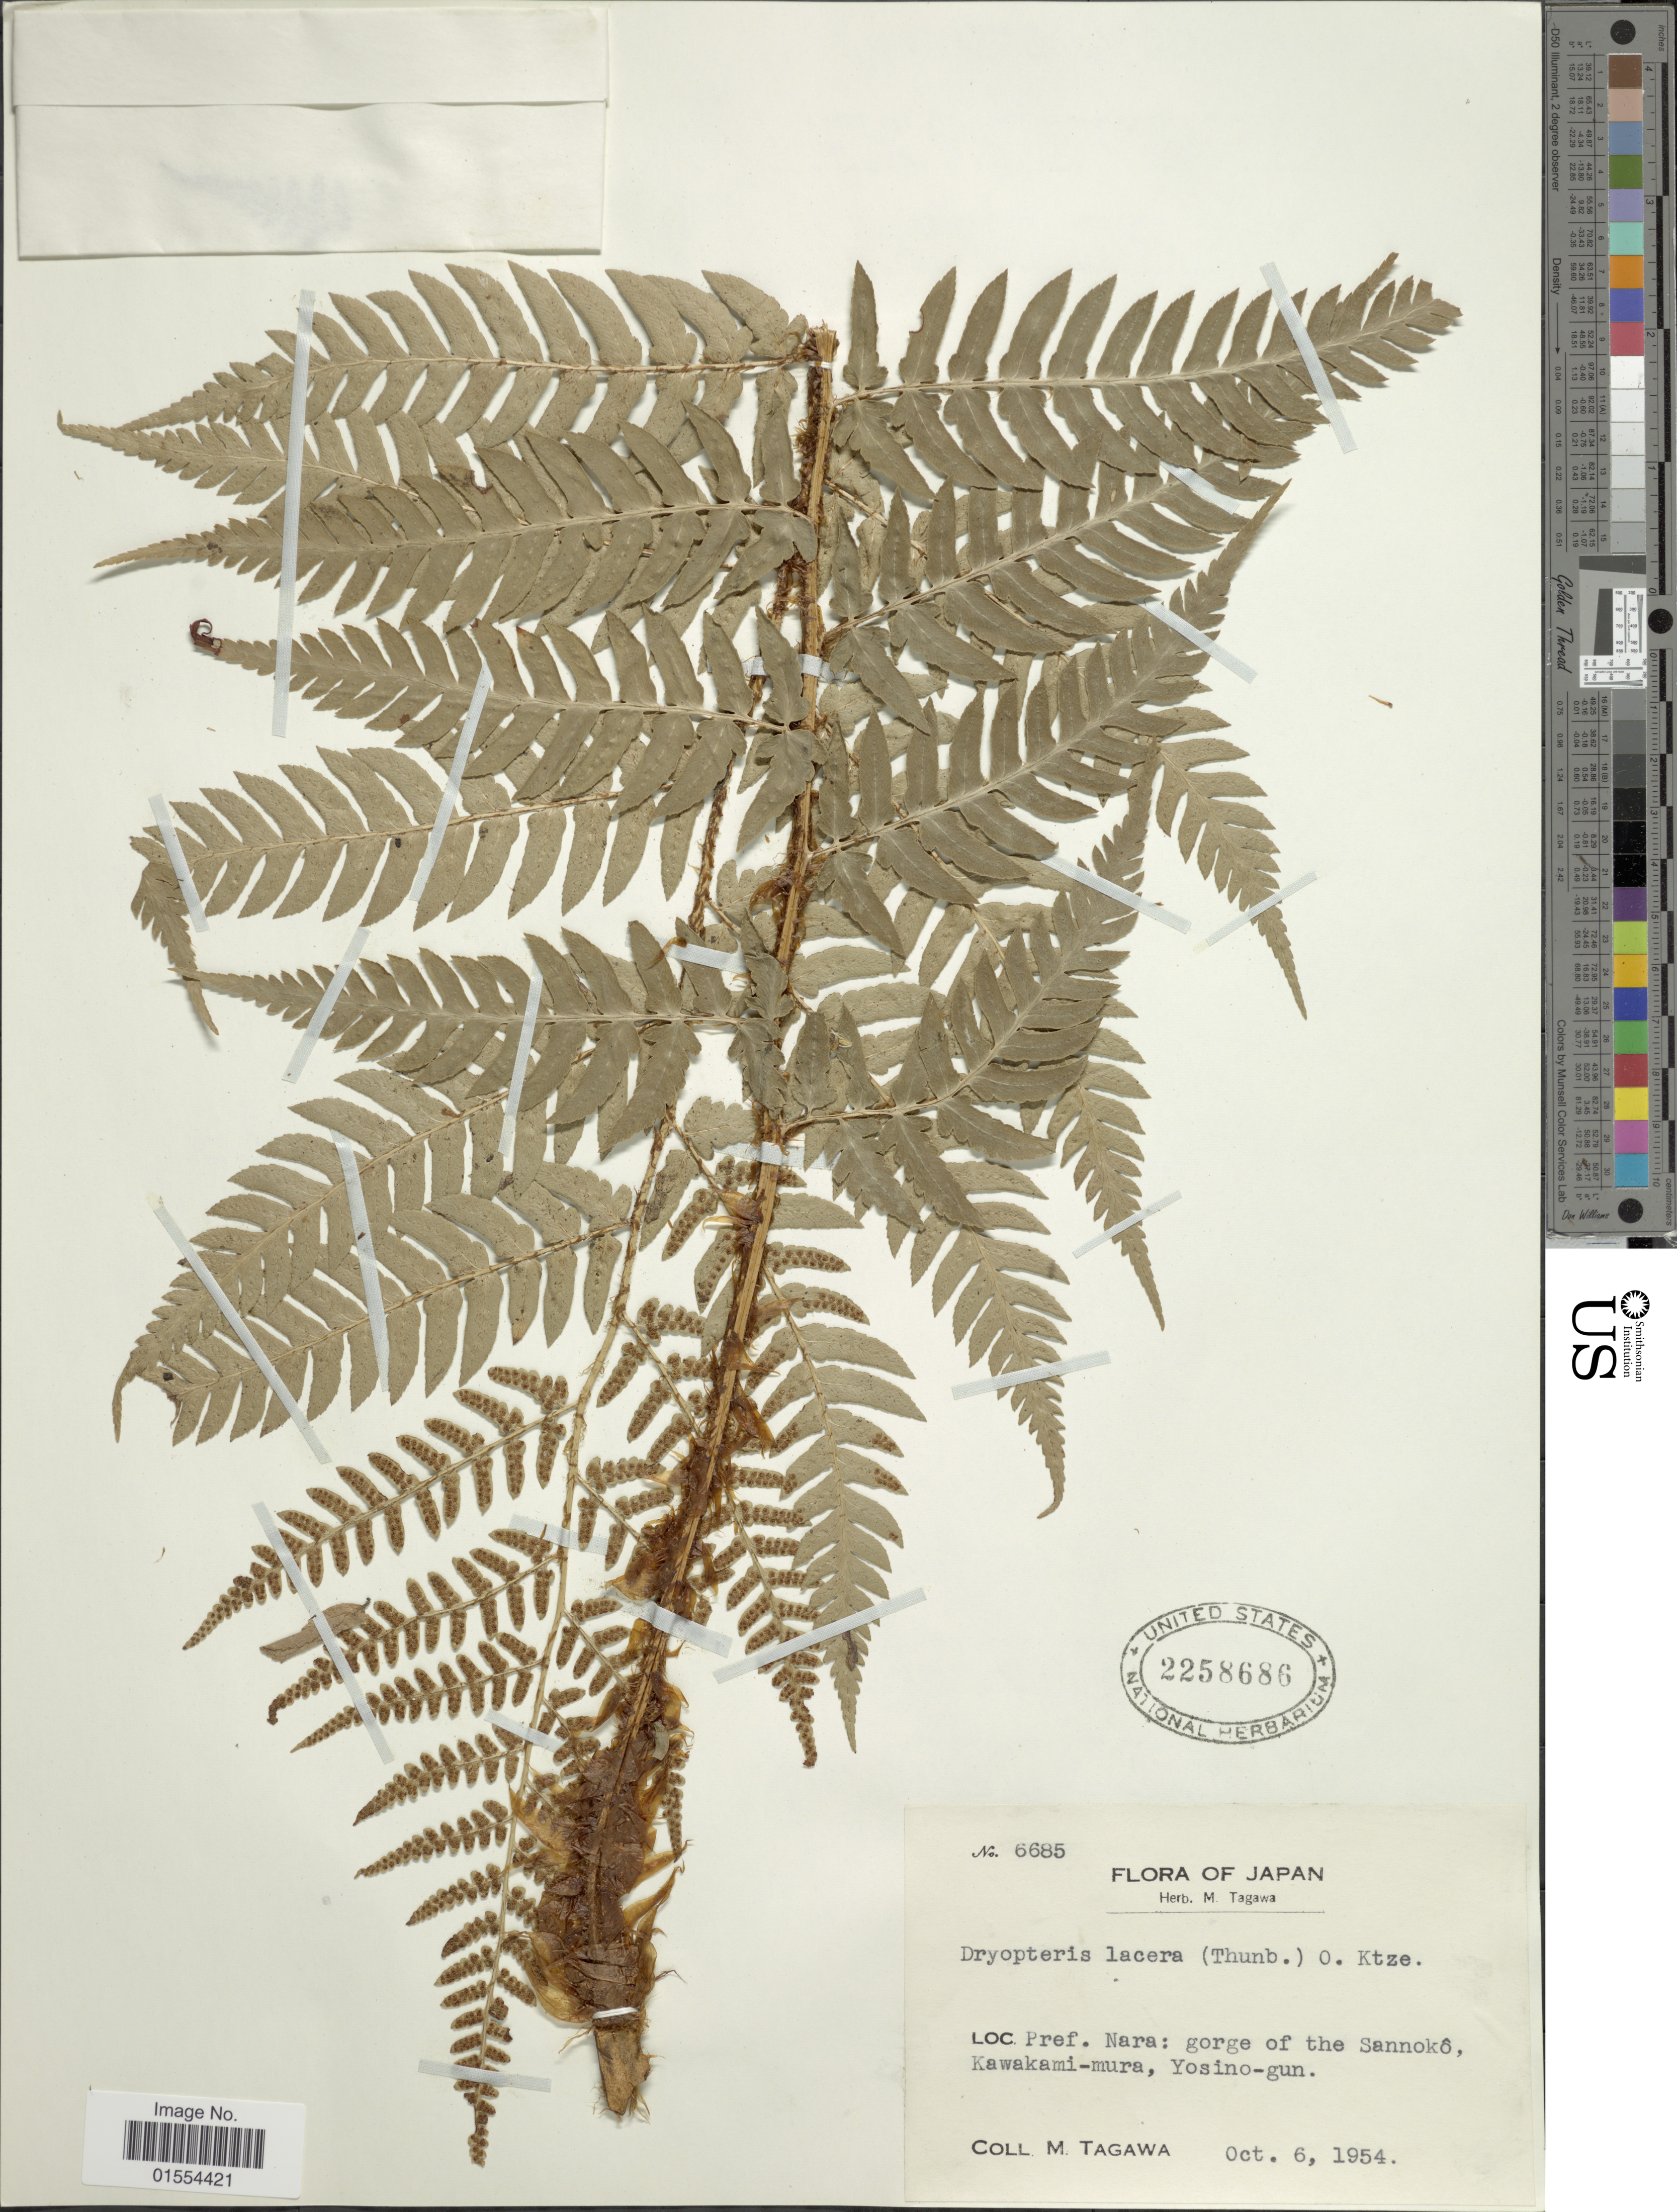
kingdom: Plantae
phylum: Tracheophyta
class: Polypodiopsida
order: Polypodiales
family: Dryopteridaceae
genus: Dryopteris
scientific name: Dryopteris lacera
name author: (Thunb.) Kuntze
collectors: M. Tagawa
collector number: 6685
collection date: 1954-10-06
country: Japan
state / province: Nara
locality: Japan, Pref. Nara: gorge of the Sannoko, Kawakami-mura, Yosino-gun.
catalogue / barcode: US 2258686